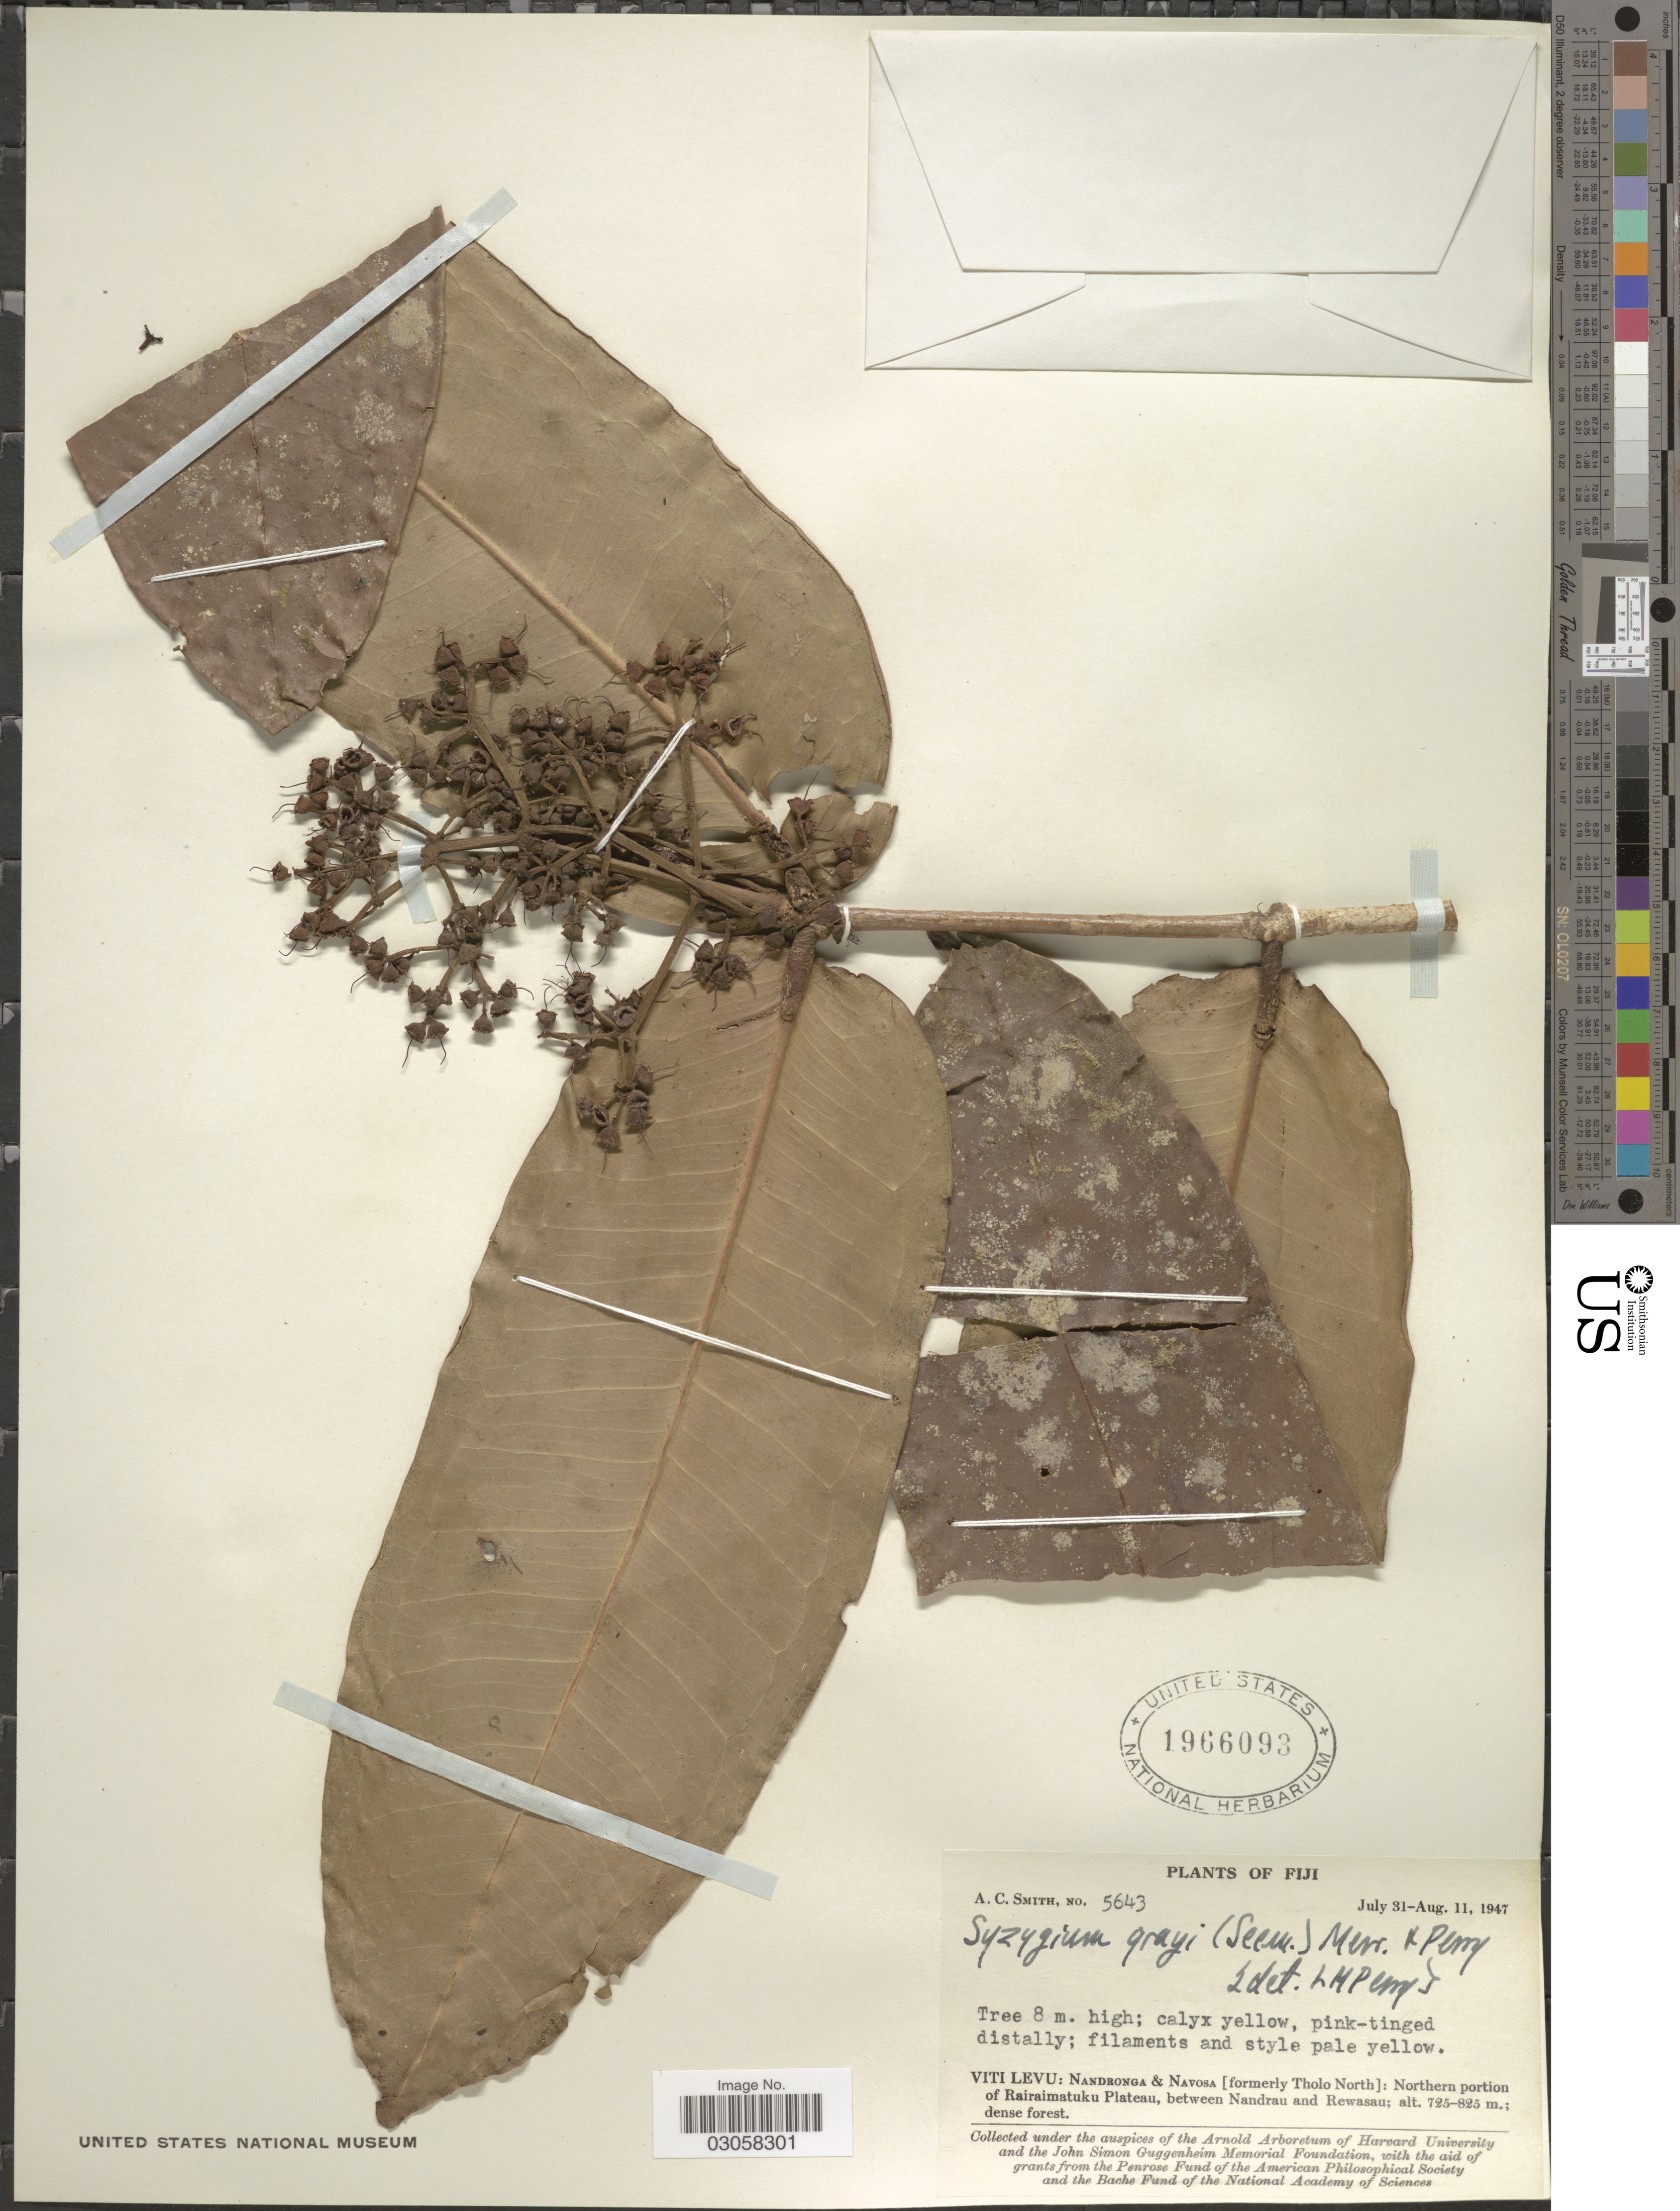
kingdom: Plantae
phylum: Tracheophyta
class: Magnoliopsida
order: Myrtales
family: Myrtaceae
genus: Syzygium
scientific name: Syzygium grayi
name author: (Seem.) Merr. & L.M. Perry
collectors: A. C. Smith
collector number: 5643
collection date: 1947-07-31/1947-08-11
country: Fiji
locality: Viti Levu: Nandronga & Navosa [formerly Tholo West]: Northern portion of Rairaimatuku Plateau, between Nandrau and Rewasau.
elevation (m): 725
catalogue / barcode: US 1966093